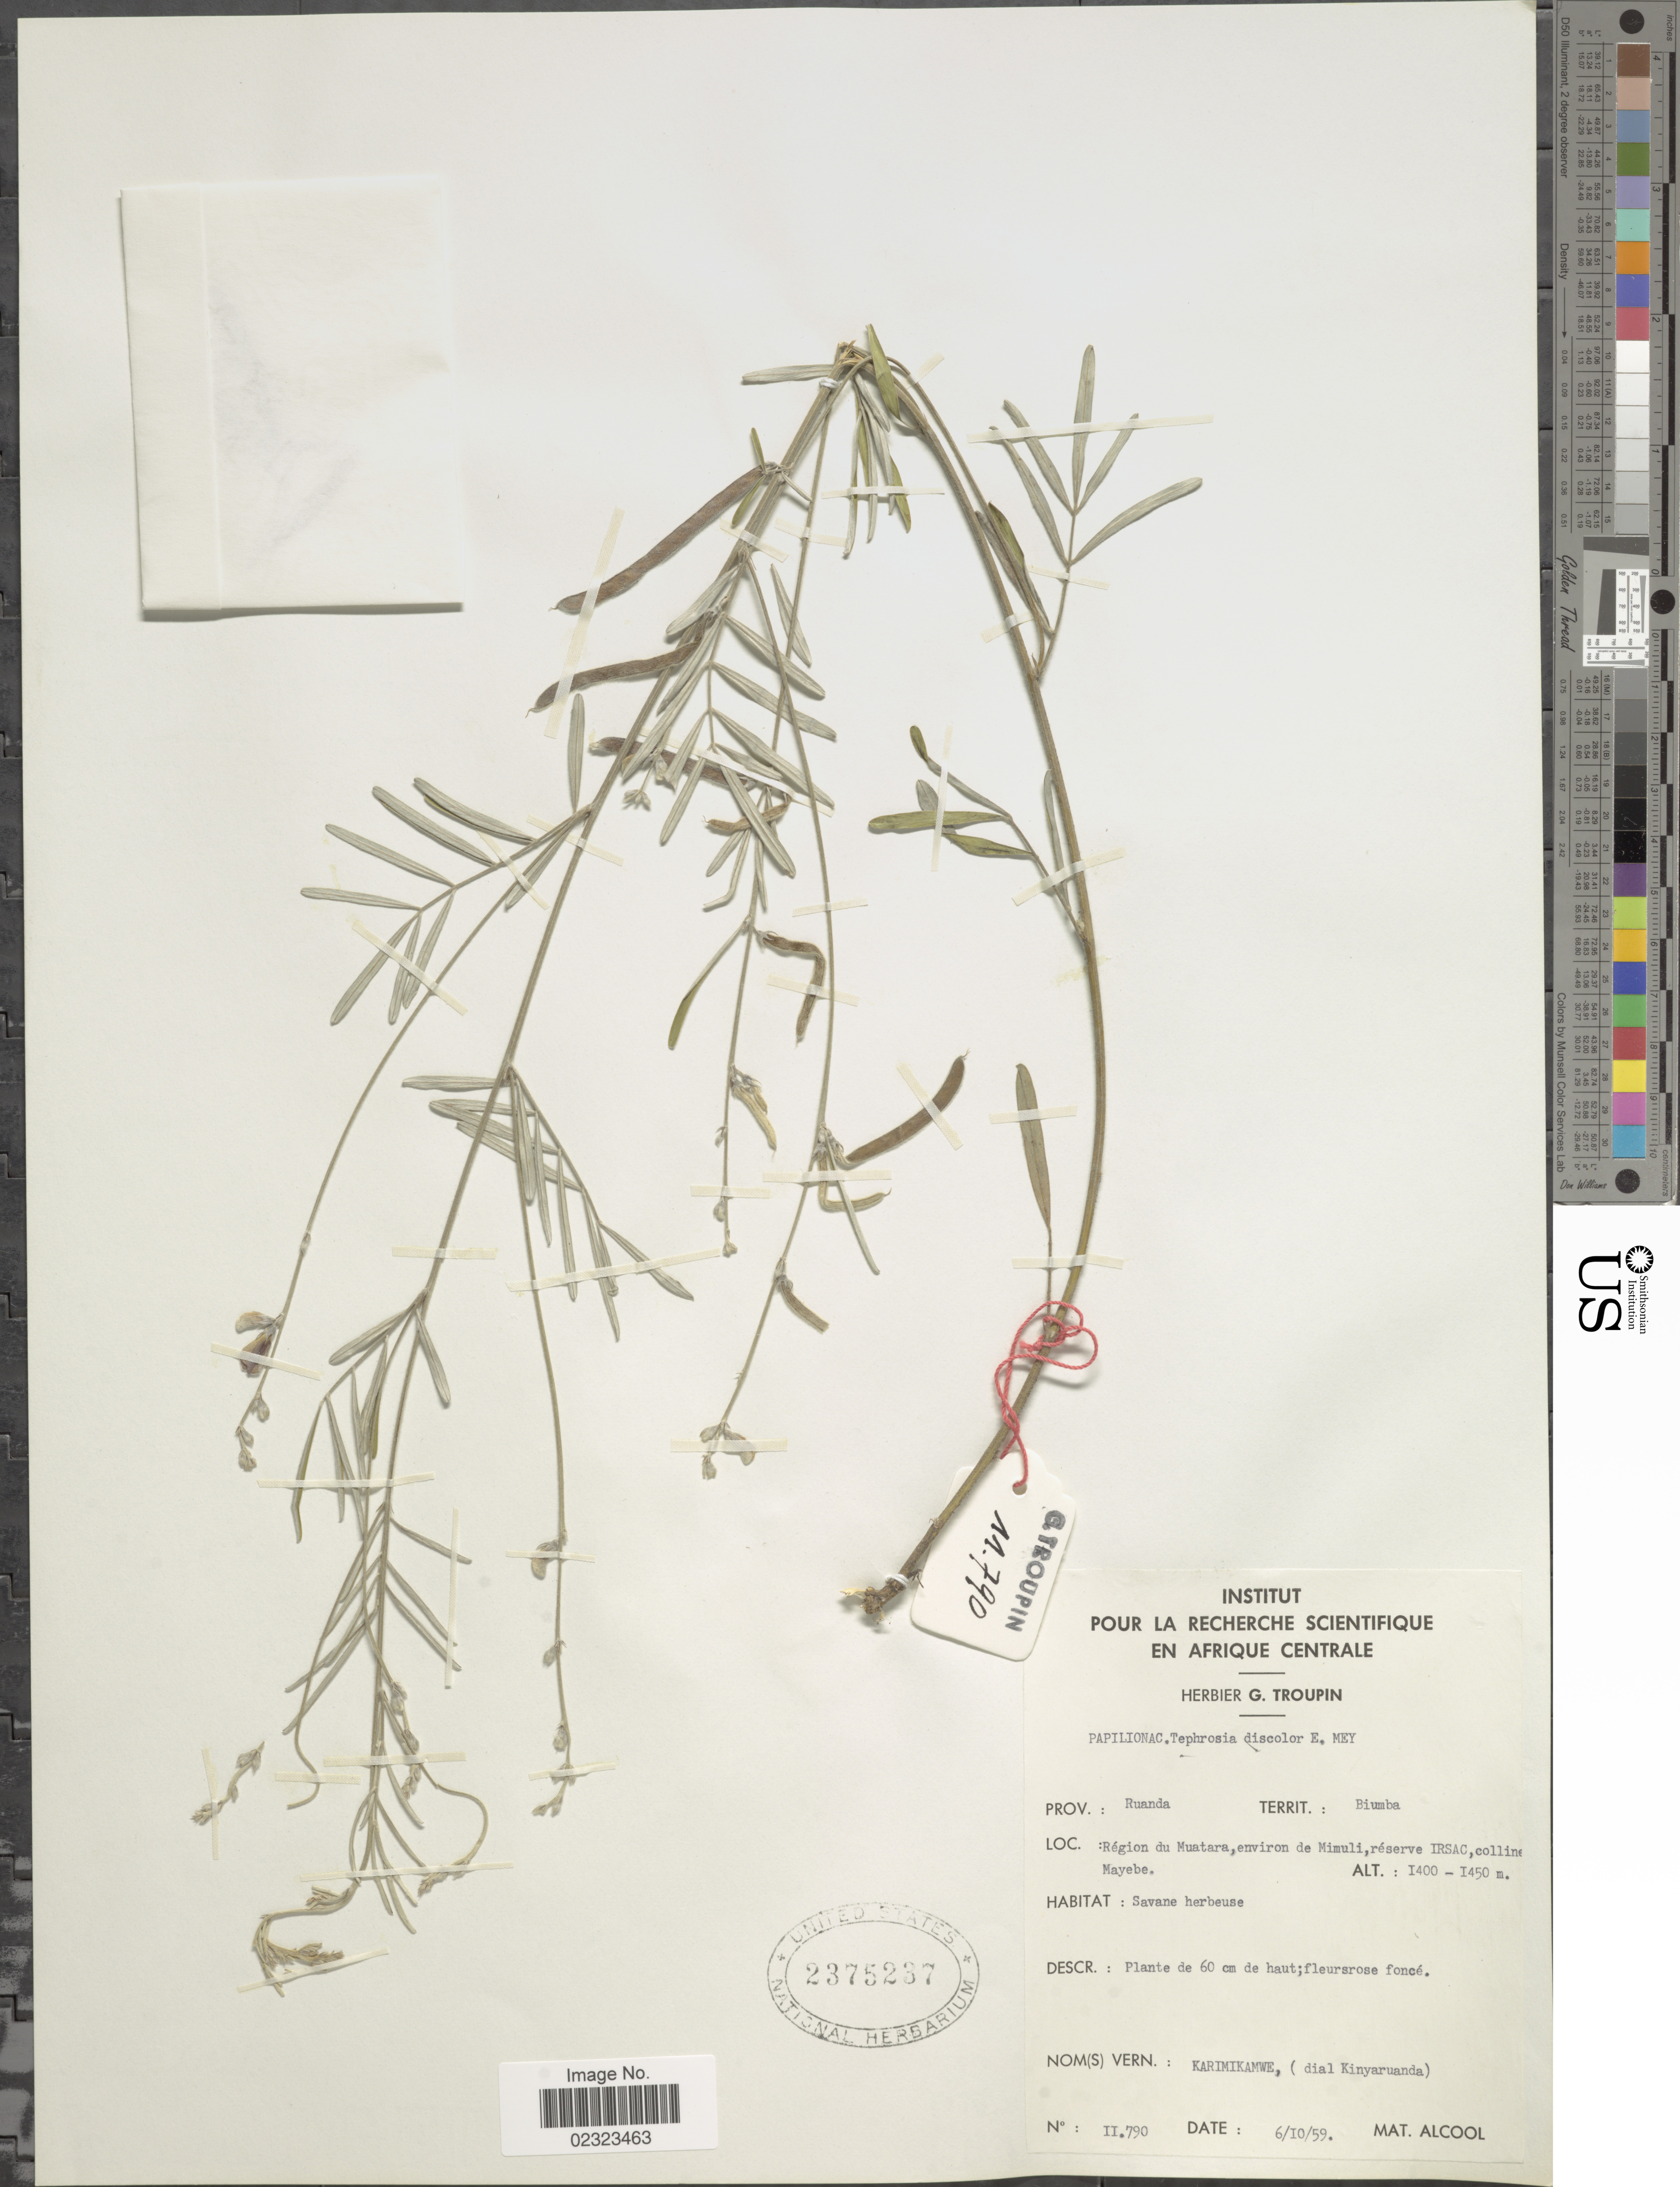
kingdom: Plantae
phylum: Tracheophyta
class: Magnoliopsida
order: Fabales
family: Fabaceae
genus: Tephrosia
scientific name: Tephrosia discolor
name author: E. Mey.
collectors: M. Alcool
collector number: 11790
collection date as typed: Transcribed d/m/y: 6/10/59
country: Rwanda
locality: Prov. Ruanda, Territ.: Biumba, region du Muatara, environ de Mimuli, reserve IRSAC, colline Mayebe.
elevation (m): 1400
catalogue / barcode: US 2375237